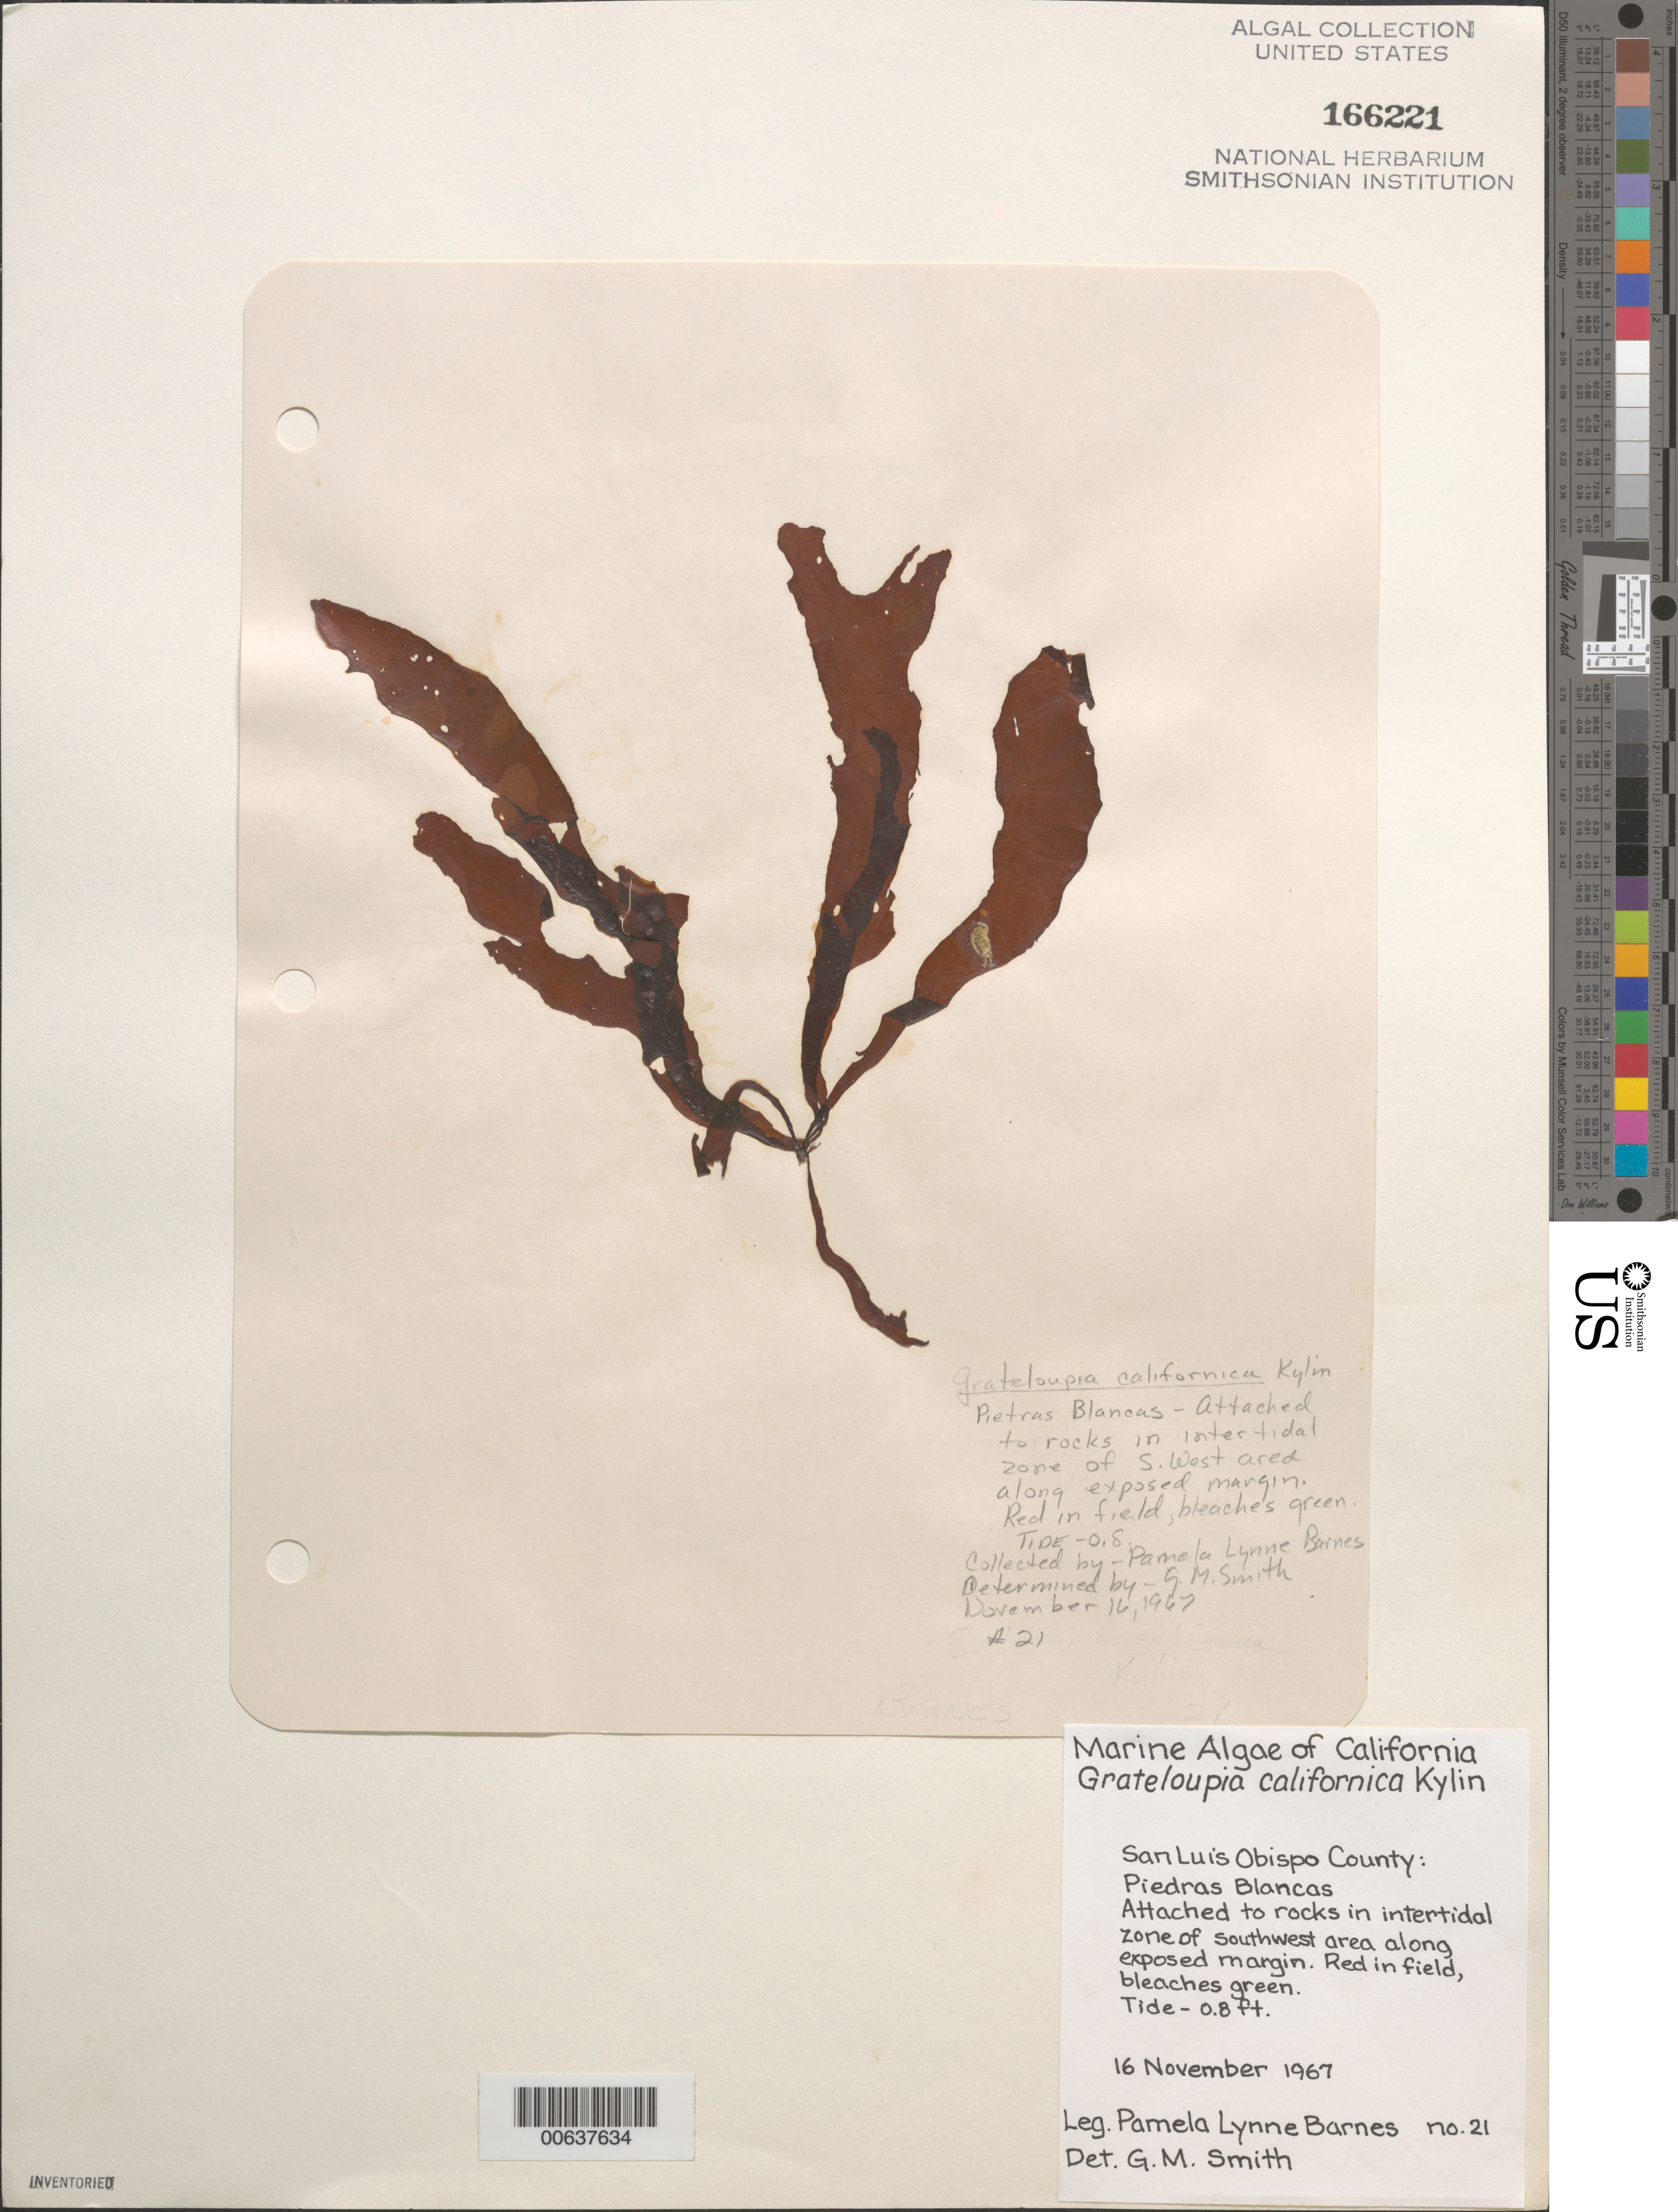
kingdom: Plantae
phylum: Rhodophyta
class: Florideophyceae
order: Halymeniales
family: Halymeniaceae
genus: Grateloupia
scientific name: Grateloupia californica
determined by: Smith, G. M.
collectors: P. Barnes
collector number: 21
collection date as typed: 16 Nov 1967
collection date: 1967-11-16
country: United States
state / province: California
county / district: San Luis Obispo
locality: Piedras Blancas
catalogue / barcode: US 166221